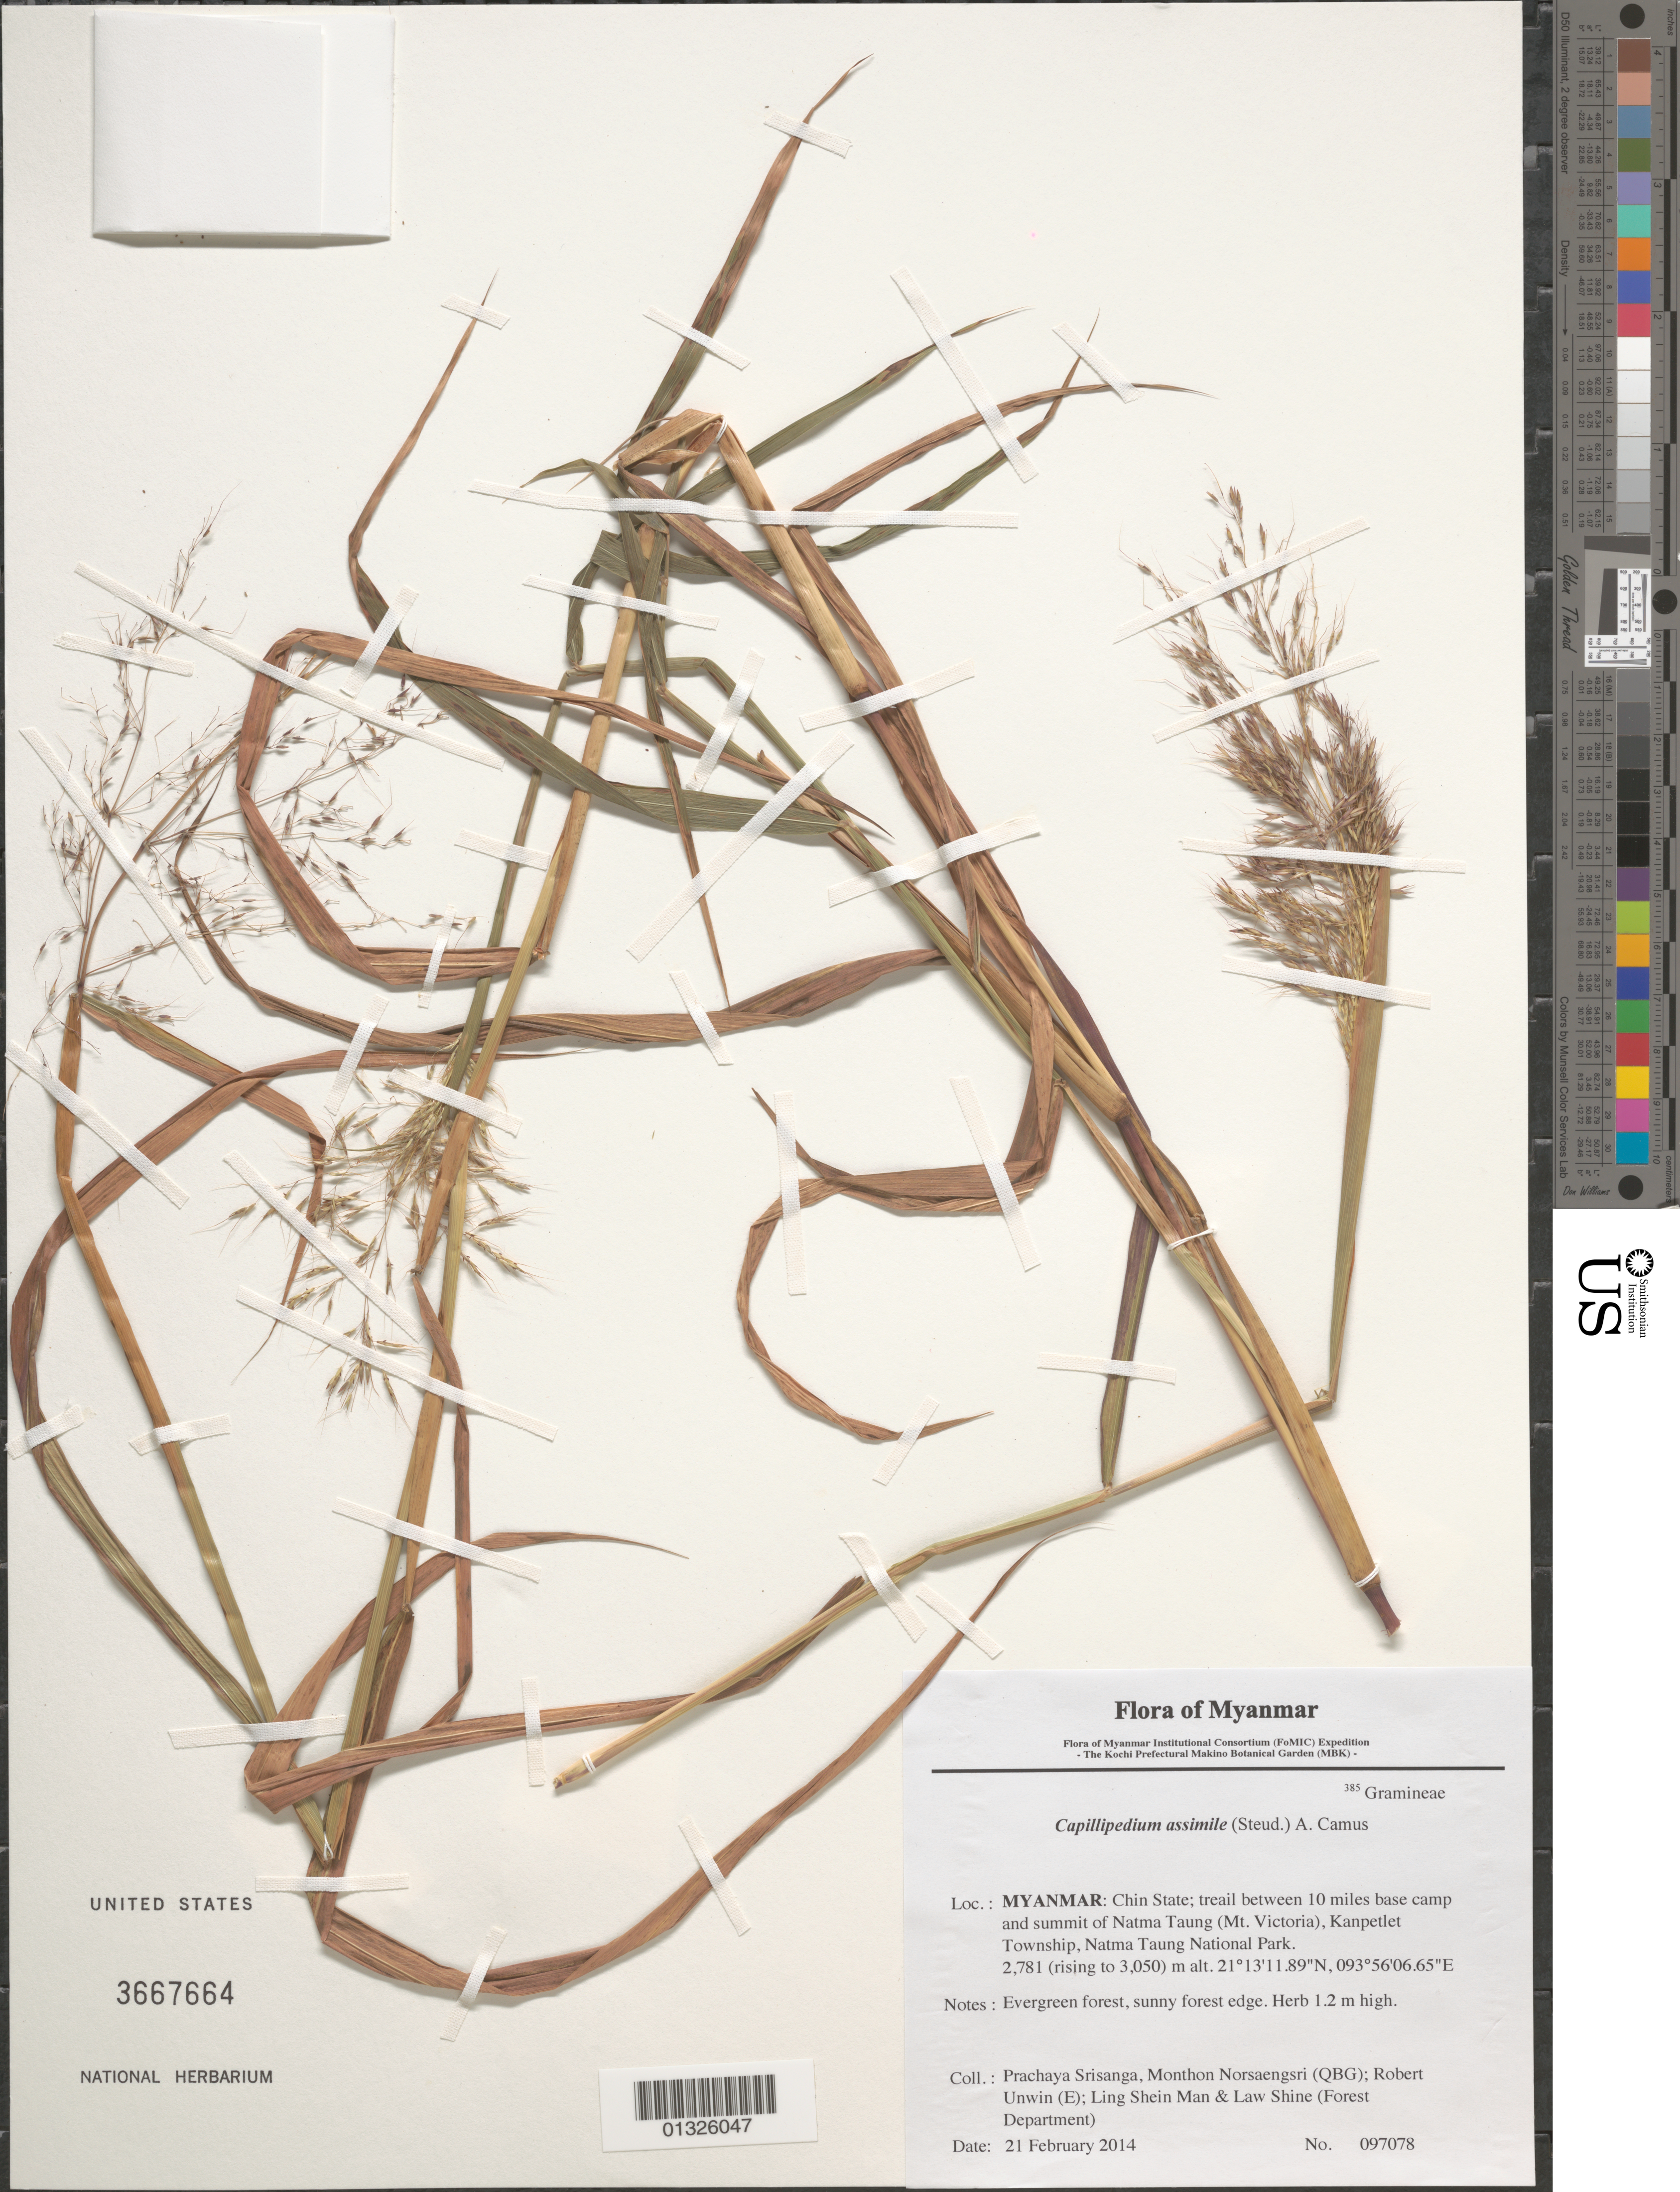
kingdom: Plantae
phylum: Tracheophyta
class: Liliopsida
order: Poales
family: Poaceae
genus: Capillipedium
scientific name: Capillipedium assimile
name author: (Steud.) A. Camus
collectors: P. Srisanga, M. Norsaengsri, R. Unwin, Ling Shein Man & L. Shine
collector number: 97078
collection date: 2014-02-21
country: Myanmar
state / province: Chin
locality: Trail between 10 miles base camp and summit of Natma Taung (Mt. Victoria), Kanpetlet Township, Natma Taung National Park.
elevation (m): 2781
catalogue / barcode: US 3667664